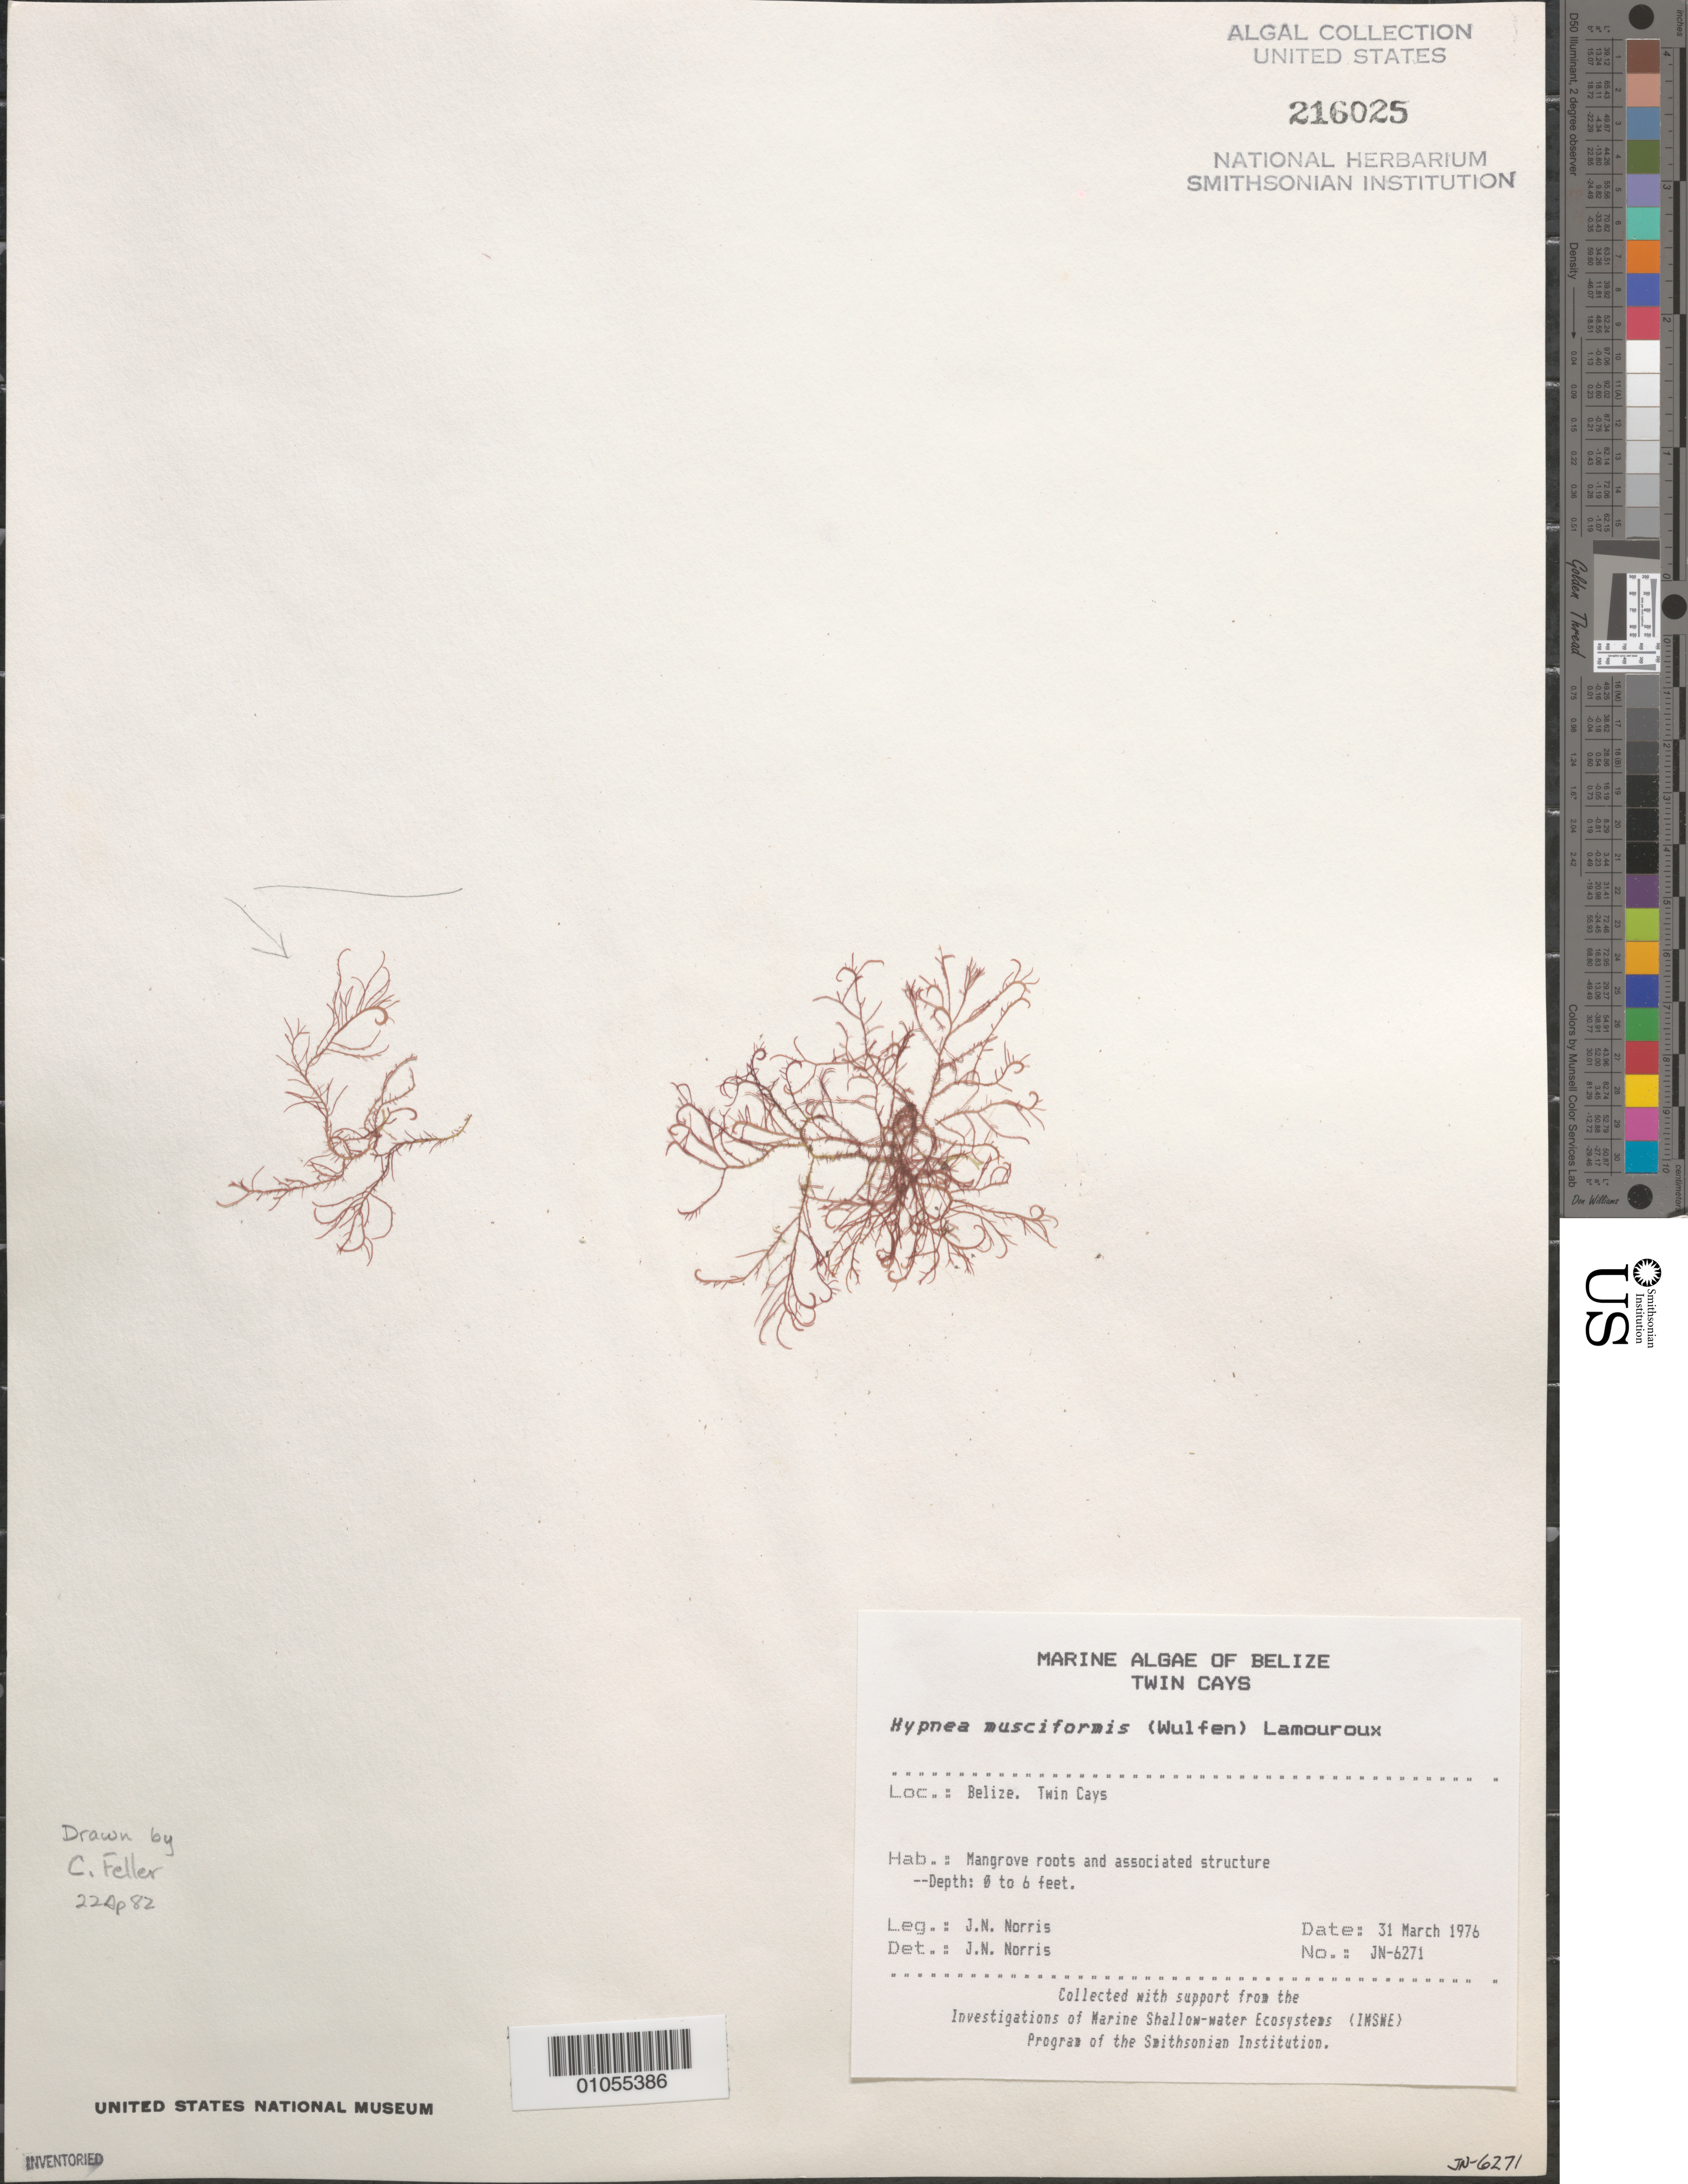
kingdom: Plantae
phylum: Rhodophyta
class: Florideophyceae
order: Gigartinales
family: Cystocloniaceae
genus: Hypnea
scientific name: Hypnea musciformis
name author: (Wulfen) J.V.Lamouroux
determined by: Norris, James N.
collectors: J. N. Norris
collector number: JN-6271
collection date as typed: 31 Mar 1976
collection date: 1976-03-31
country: Belize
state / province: Stann Creek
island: Twin Cays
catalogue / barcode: US 216025